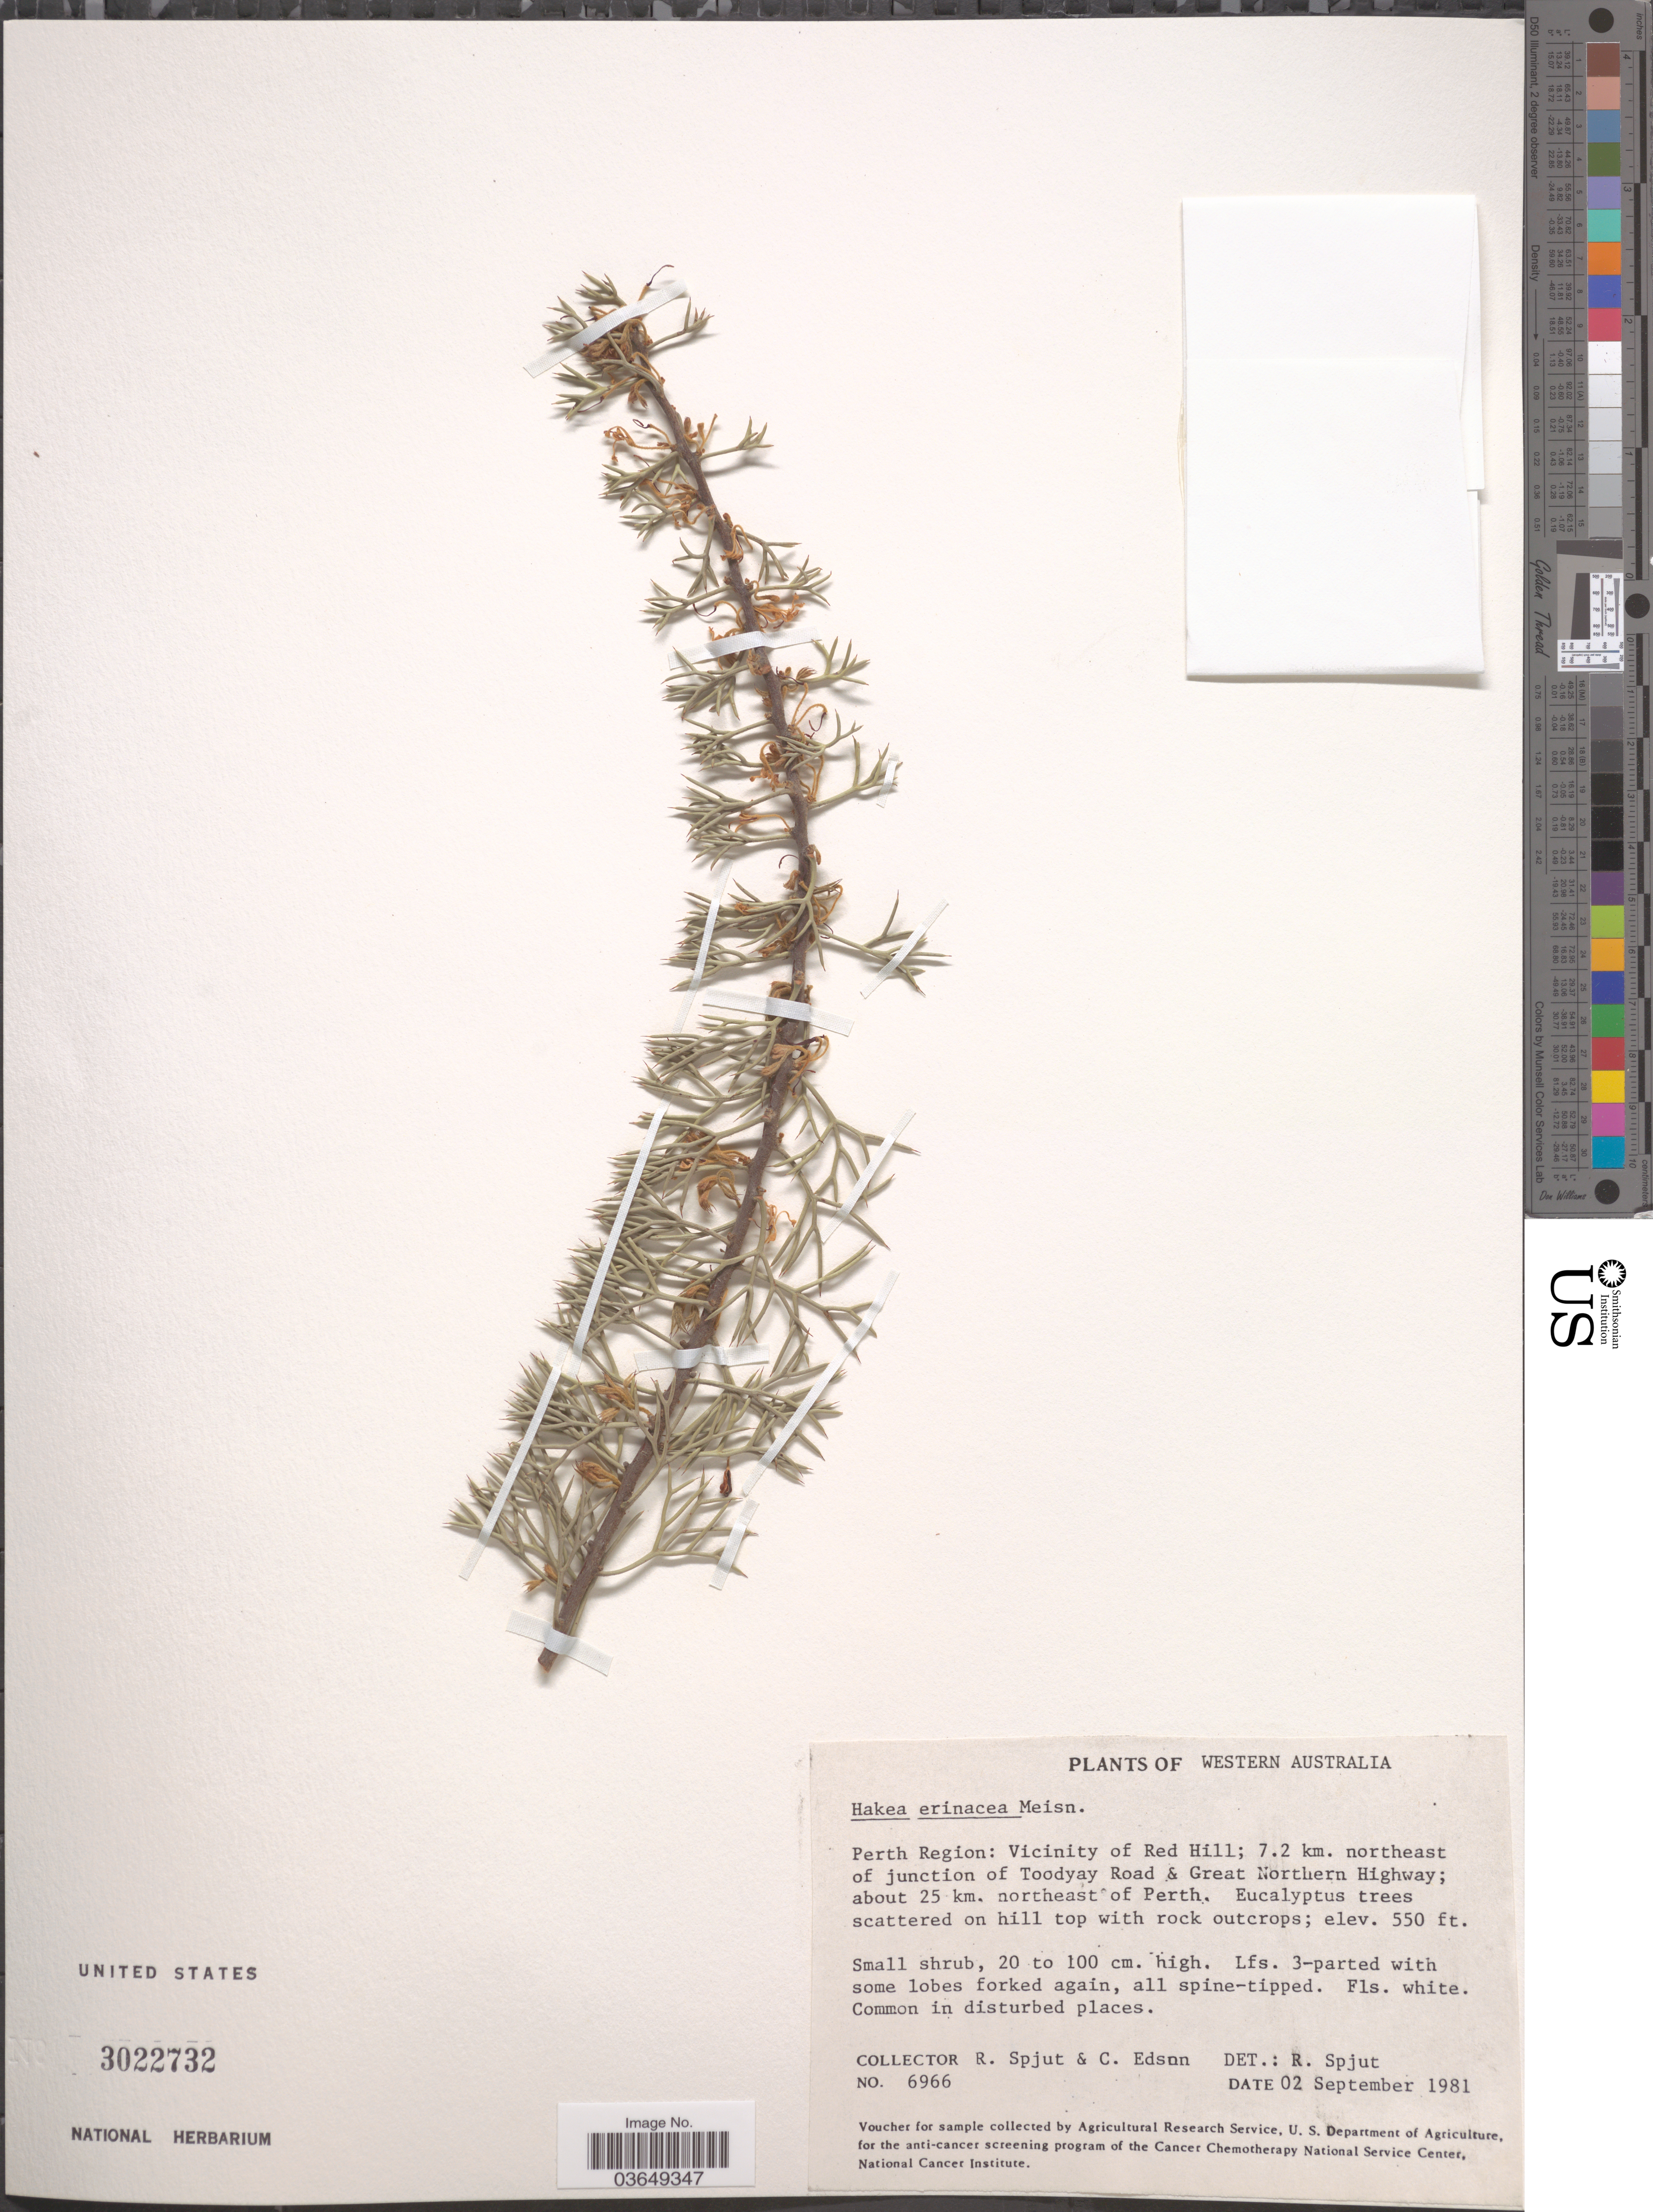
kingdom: Plantae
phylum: Tracheophyta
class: Magnoliopsida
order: Proteales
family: Proteaceae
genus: Hakea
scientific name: Hakea erinacea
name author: Meisn.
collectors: R. Spjut & C. Edson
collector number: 6966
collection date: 1981-09-02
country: Australia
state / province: Western Australia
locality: Perth Region: Vicinity of Red Hill; 7.2 km. northeast of junction of Toodyay Road & Great Northern Highway; about 25 km. northeast of Perth.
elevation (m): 168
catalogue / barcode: US 3022732